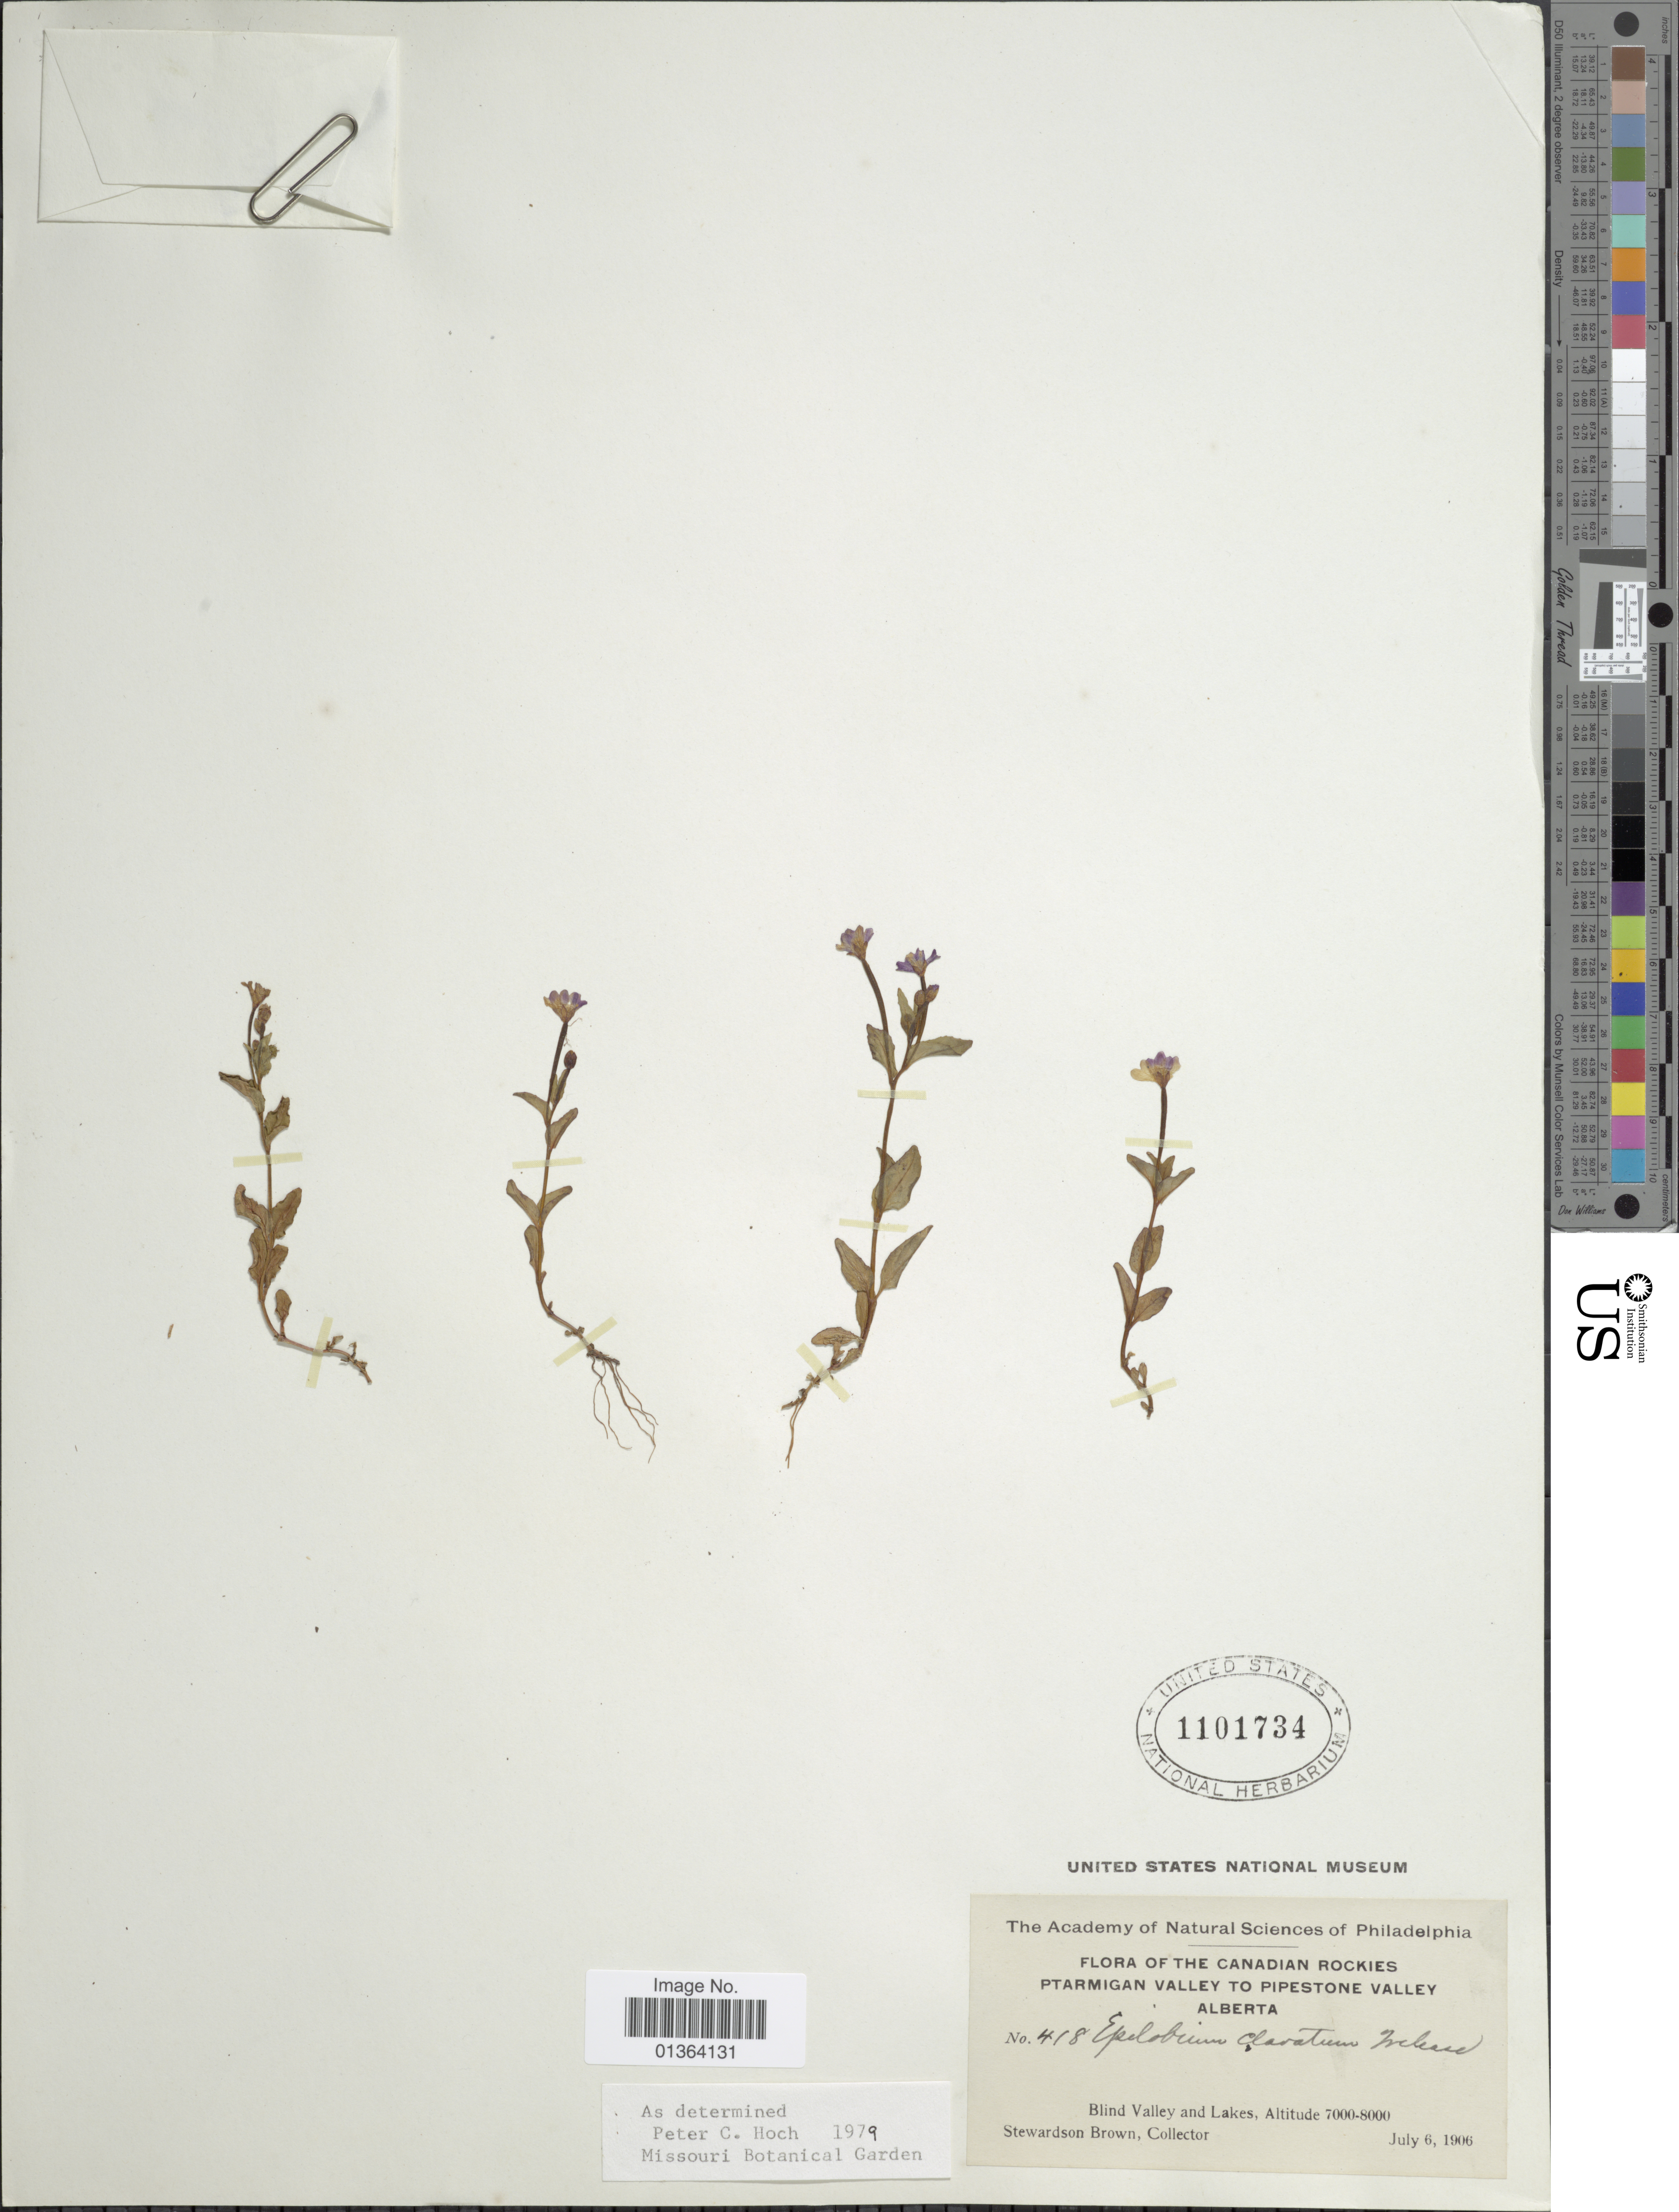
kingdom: Plantae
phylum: Tracheophyta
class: Magnoliopsida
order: Myrtales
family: Onagraceae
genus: Epilobium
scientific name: Epilobium clavatum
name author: Hausskn.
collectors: S. Brown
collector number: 418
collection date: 1906-07-06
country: Canada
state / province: Alberta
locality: Canadian Rockies Ptarmigan Valley to Pipestone Valley. Blind Valley and Lakes.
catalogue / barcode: US 1101734